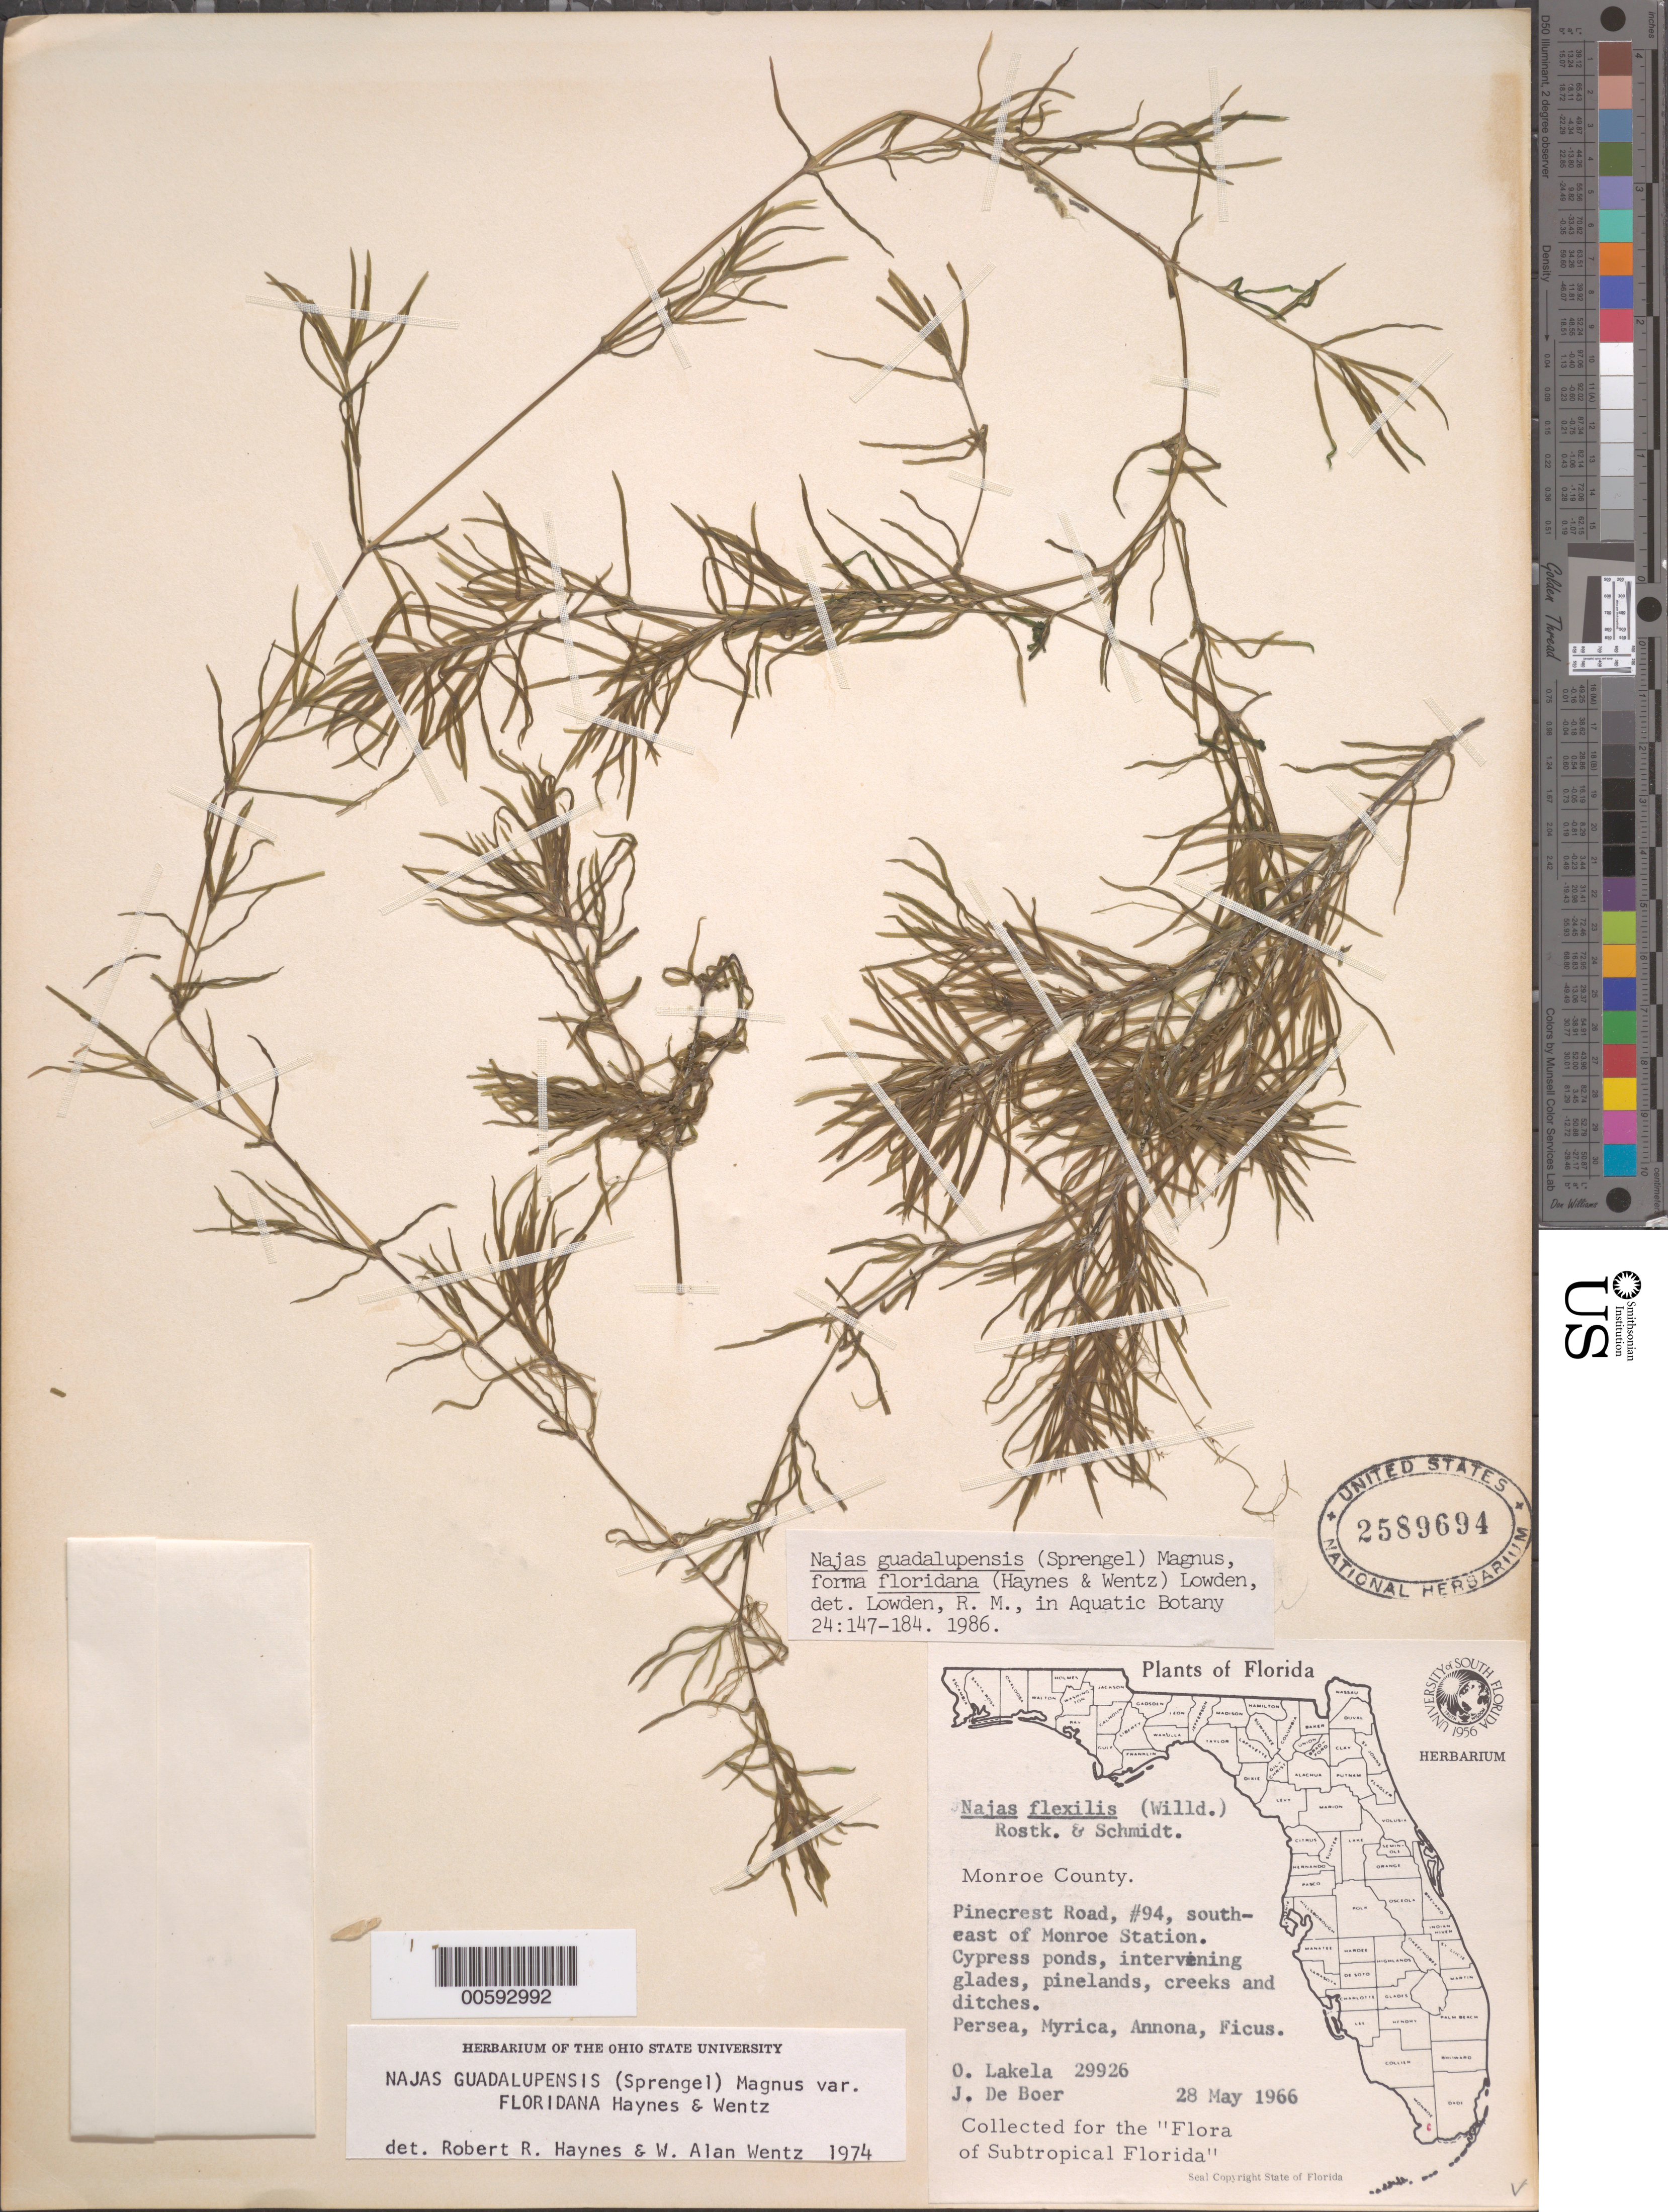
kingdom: Plantae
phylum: Tracheophyta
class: Liliopsida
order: Alismatales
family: Hydrocharitaceae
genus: Najas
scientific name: Najas guadalupensis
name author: (Spreng.) Magnus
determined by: Lowden, R. M.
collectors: O. K. Lakela & J. de Boer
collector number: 29926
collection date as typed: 28 May 1966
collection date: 1966-05-28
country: United States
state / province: Florida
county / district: Monroe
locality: Pinecrest Road, #94, SE of Monroe Station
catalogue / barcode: US 2589694